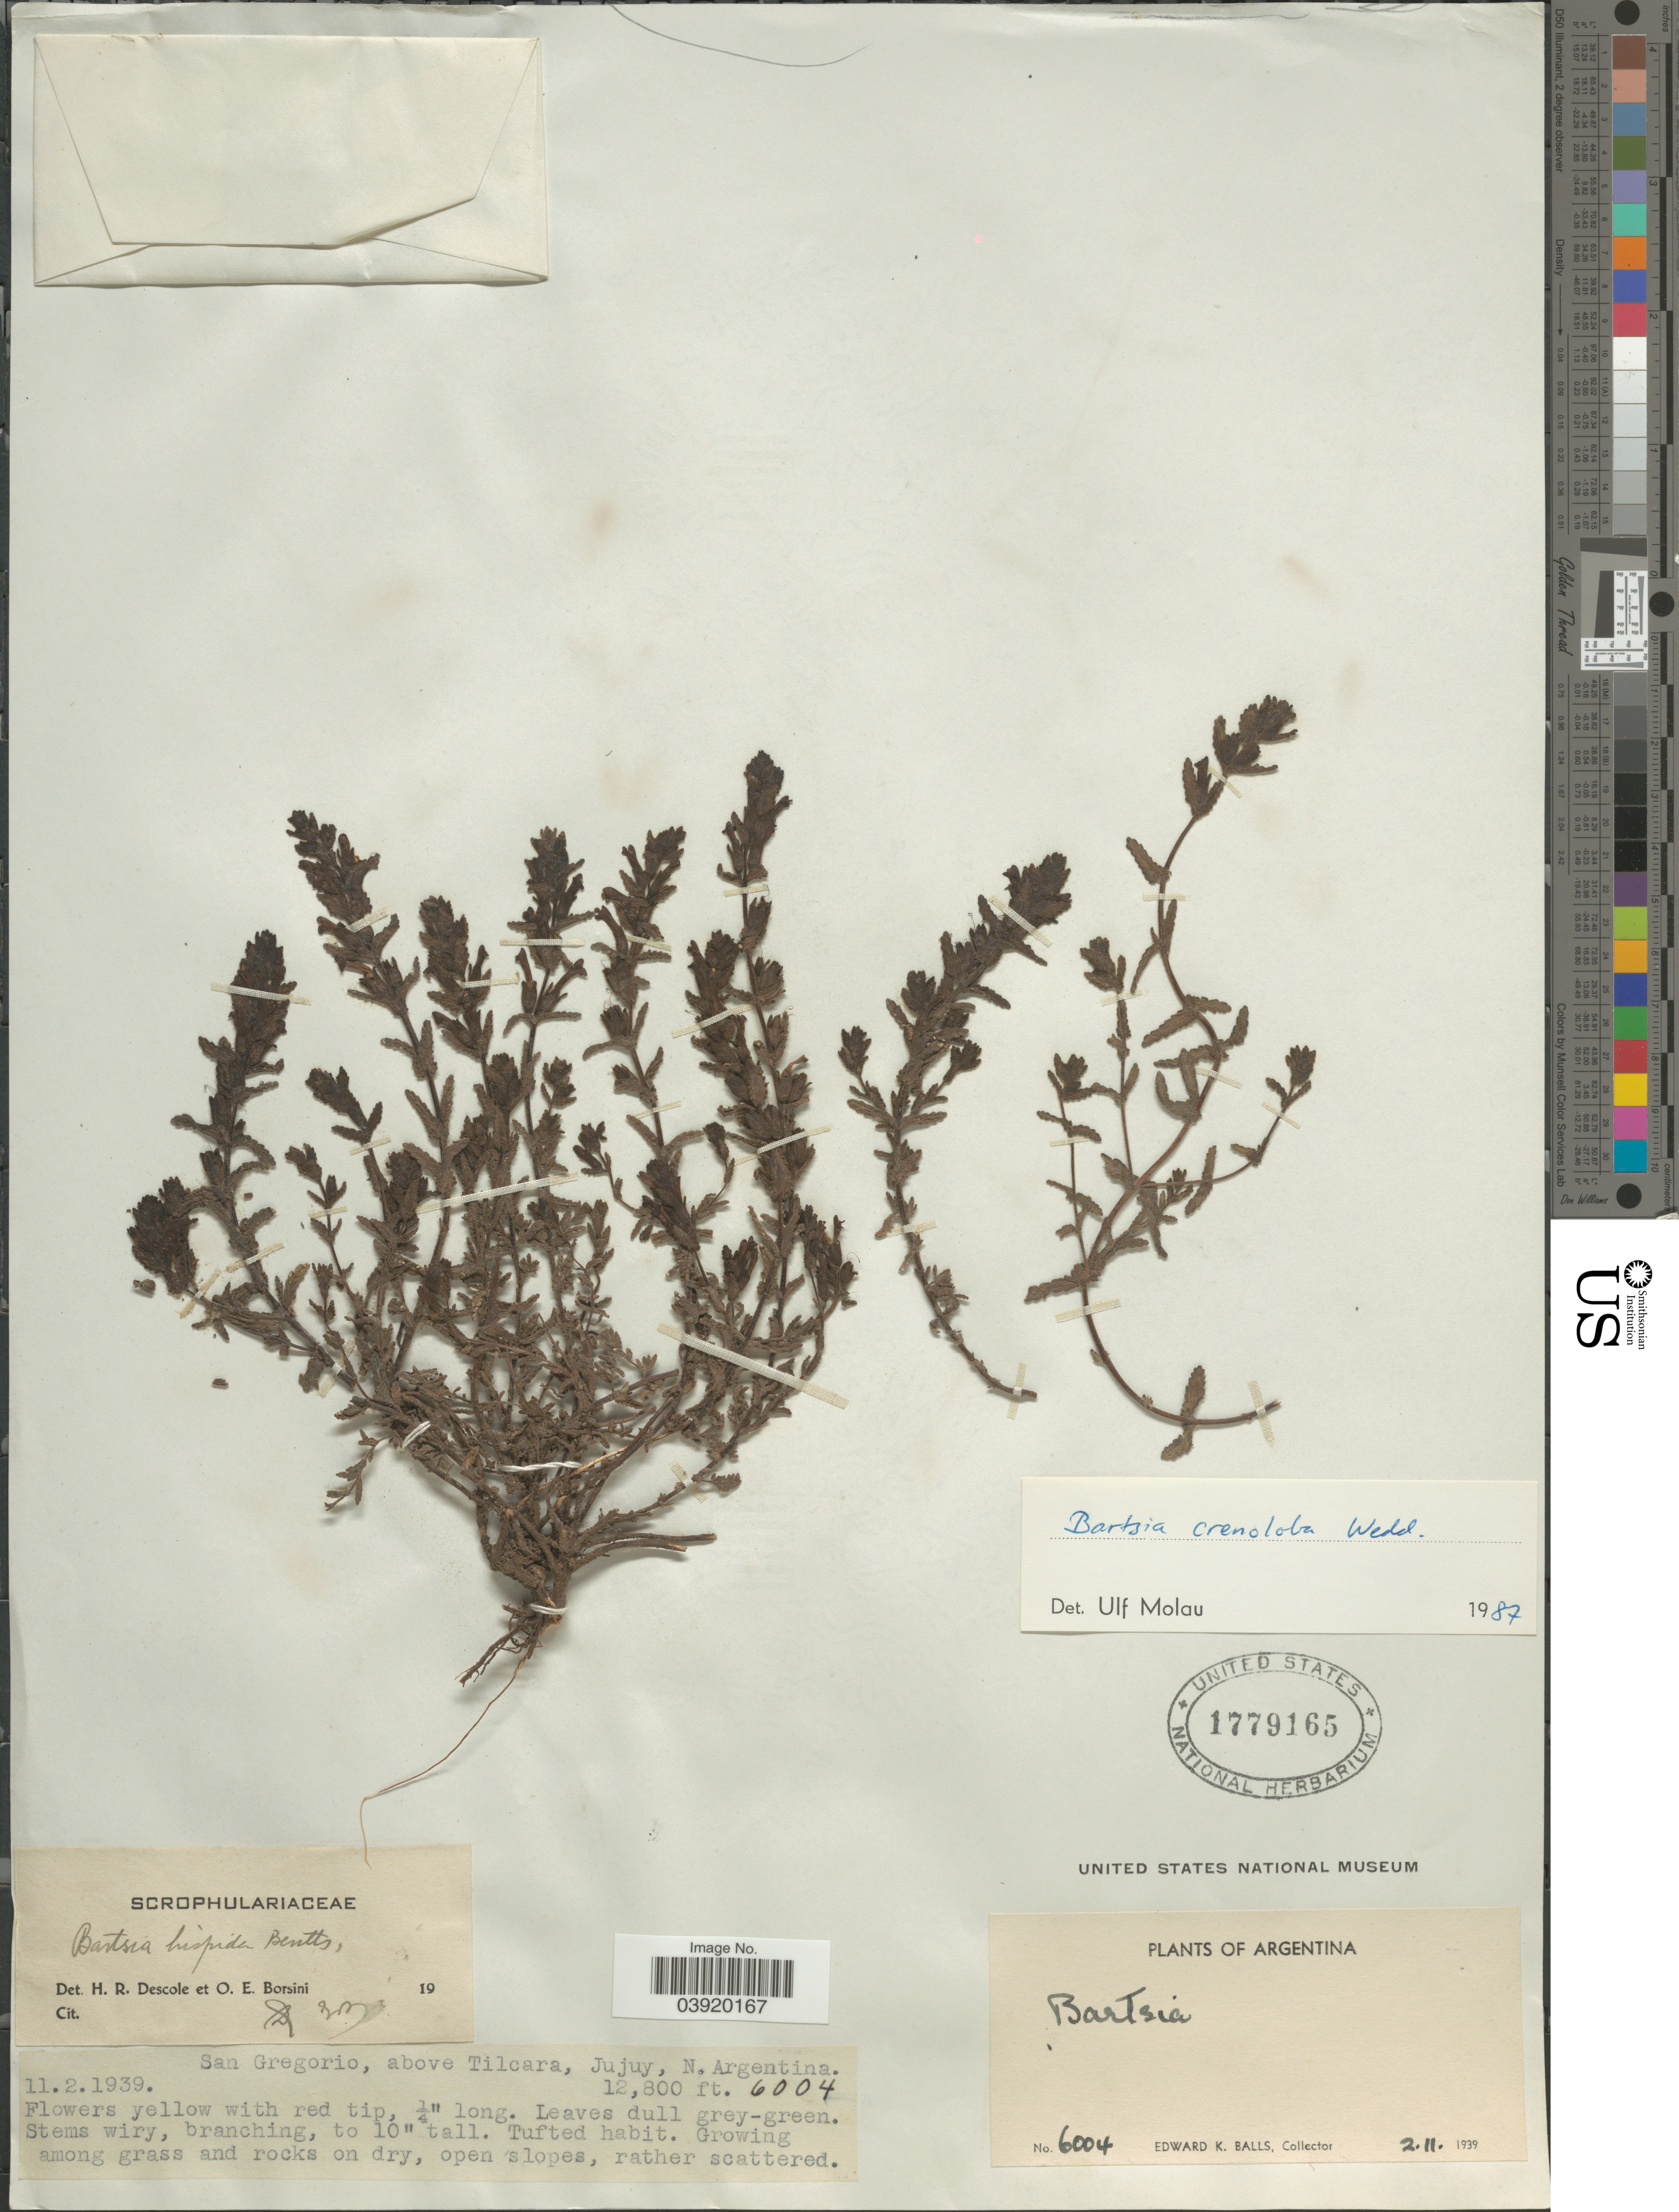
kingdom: Plantae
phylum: Tracheophyta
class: Magnoliopsida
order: Lamiales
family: Orobanchaceae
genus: Bartsia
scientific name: Bartsia crenoloba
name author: Wedd.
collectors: E. K. Balls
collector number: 6004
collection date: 1939-02-11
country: Argentina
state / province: Jujuy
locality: San Gregorio, above Tilcara, N. Argentina.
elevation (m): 3901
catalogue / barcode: US 1779165